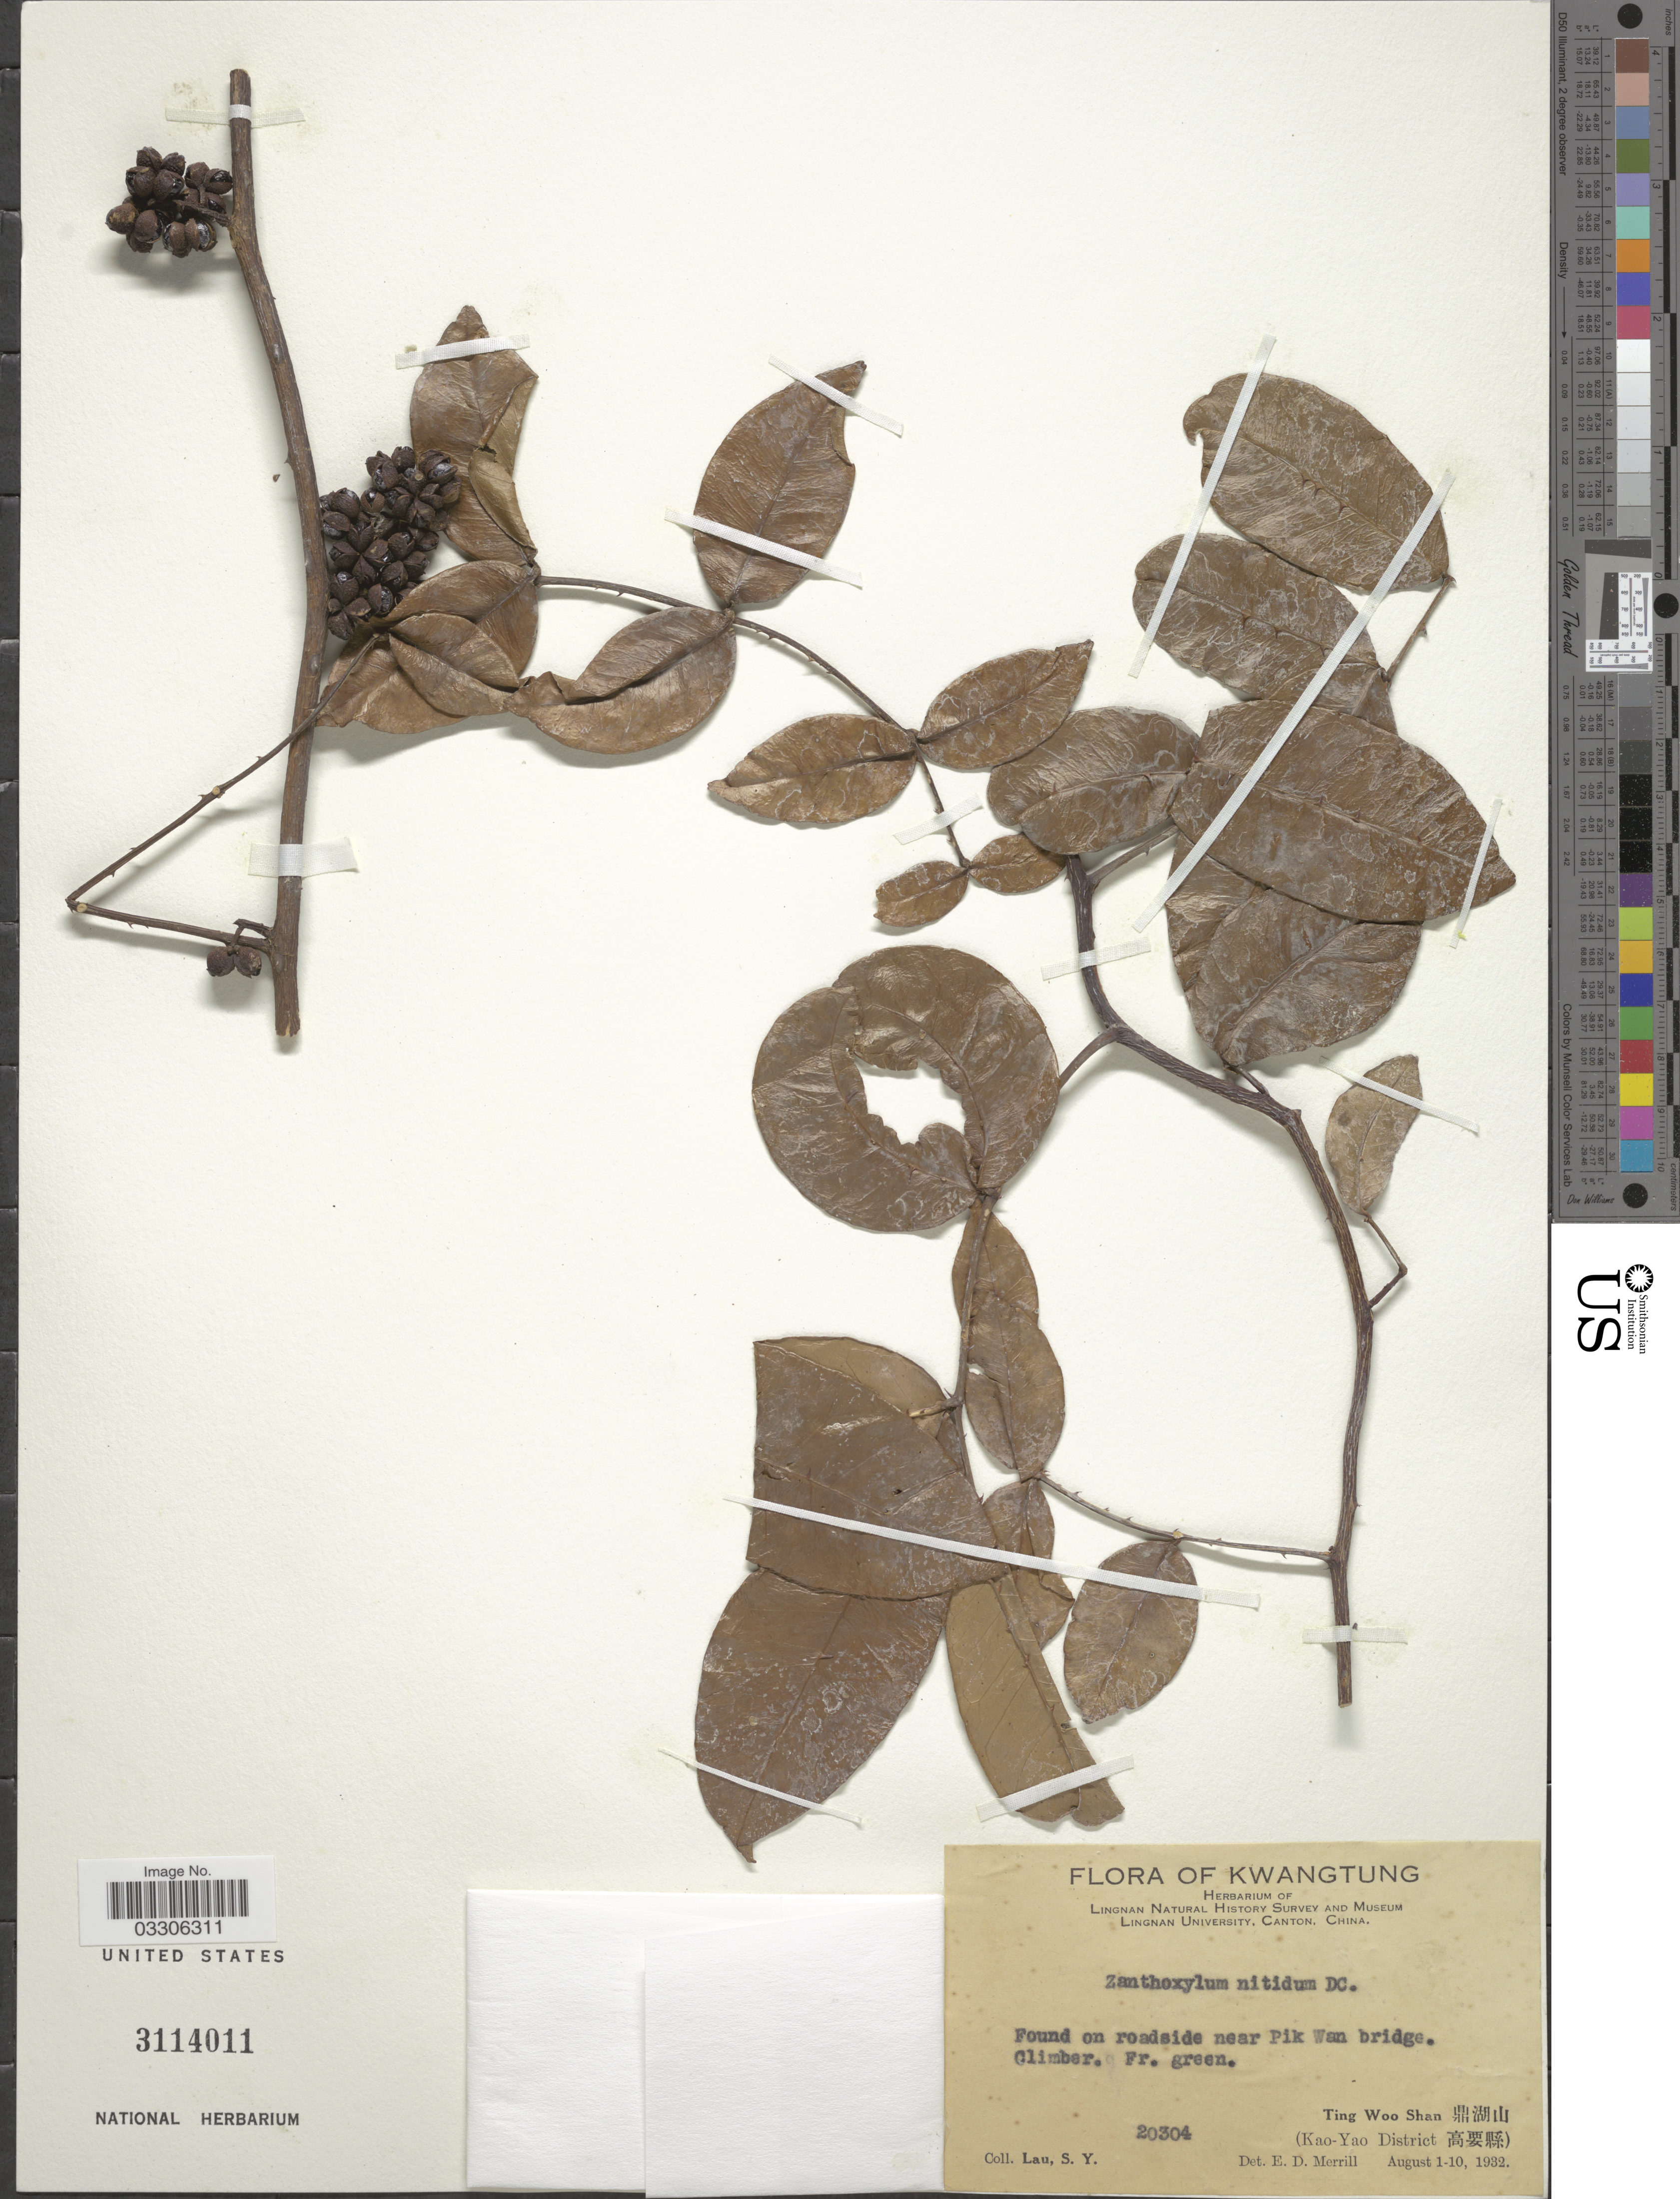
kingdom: Plantae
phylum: Tracheophyta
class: Magnoliopsida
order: Sapindales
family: Rutaceae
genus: Zanthoxylum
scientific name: Zanthoxylum nitidum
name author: Bunge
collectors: S. Y. Lau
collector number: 20304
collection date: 1932-08-01/1932-08-10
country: China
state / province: Guangdong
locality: Kwangtung. Roadside near Pik Wan bridge. Ting Woo Shan X. (Kao-Yao District X).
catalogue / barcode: US 3114011